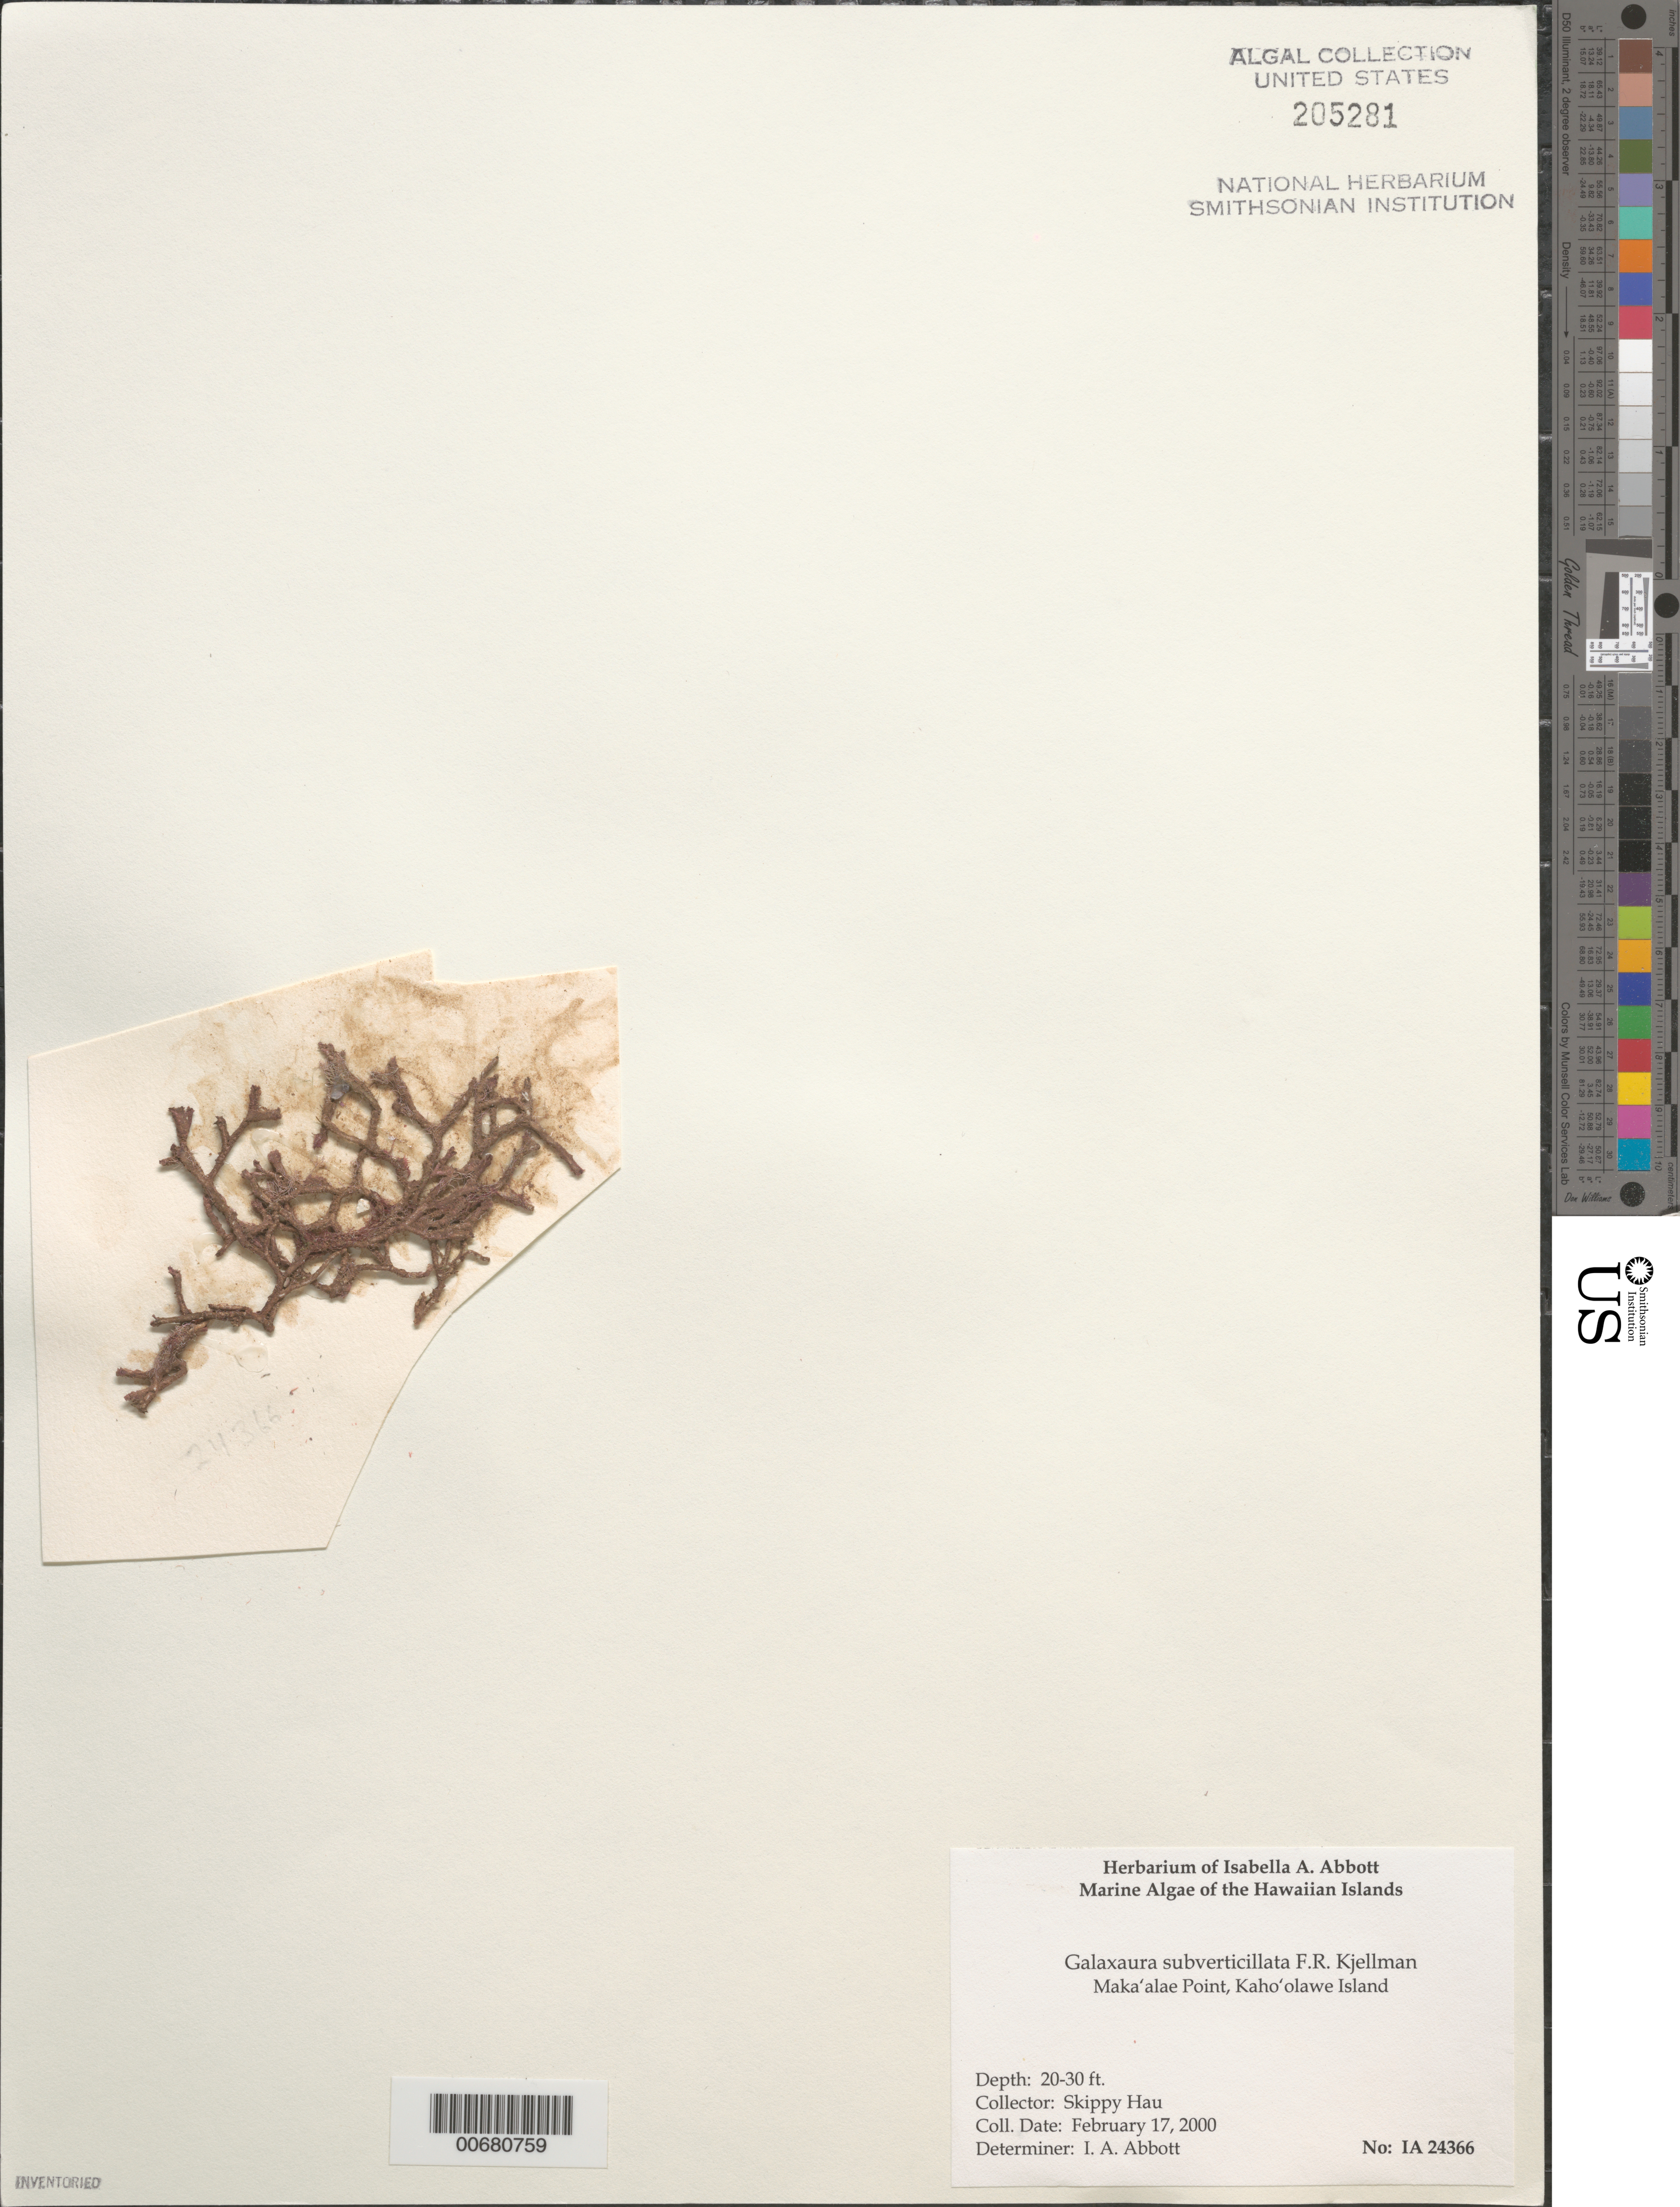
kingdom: Plantae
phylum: Rhodophyta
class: Florideophyceae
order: Nemaliales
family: Galaxauraceae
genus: Galaxaura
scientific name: Galaxaura rugosa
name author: (Ellis & Sol.) J.V.Lamouroux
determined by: Algae name updating Project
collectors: S. Hau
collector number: IAA 24366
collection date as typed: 17 Feb 2000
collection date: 2000-02-17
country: United States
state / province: Hawaii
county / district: Maui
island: Kaho'olawe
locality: Maka'alae Point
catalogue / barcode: US 205281